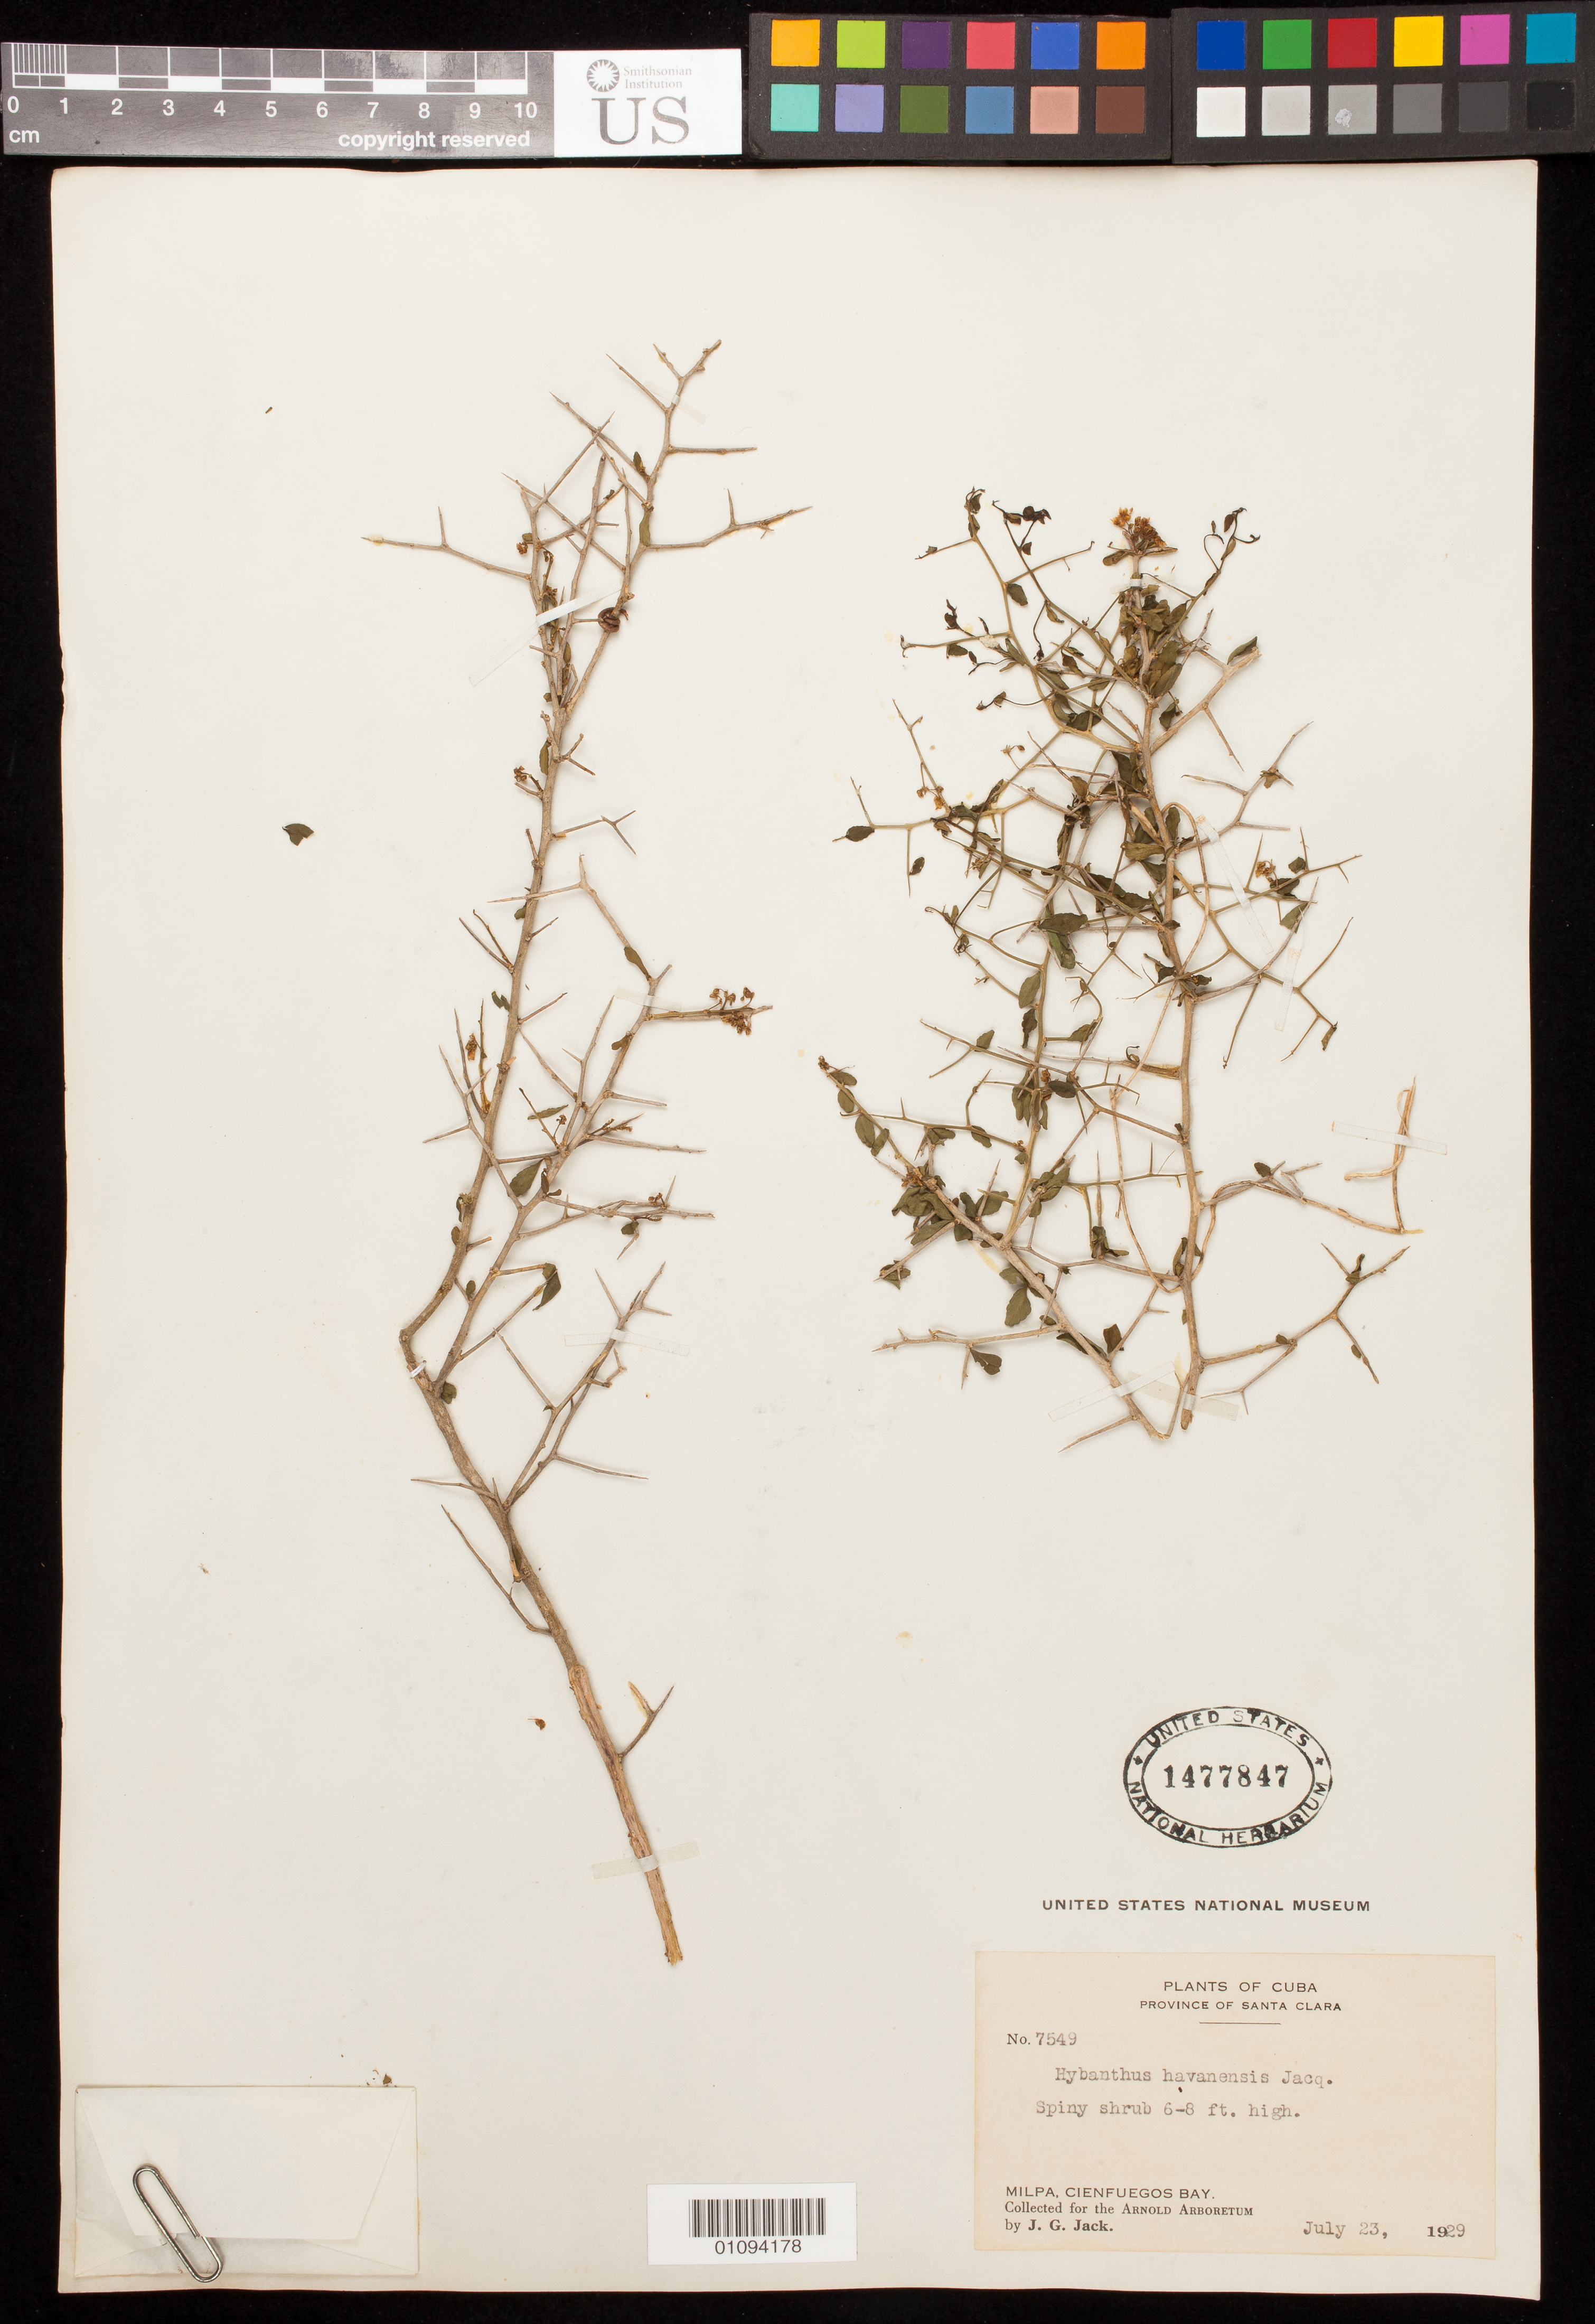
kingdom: Plantae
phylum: Tracheophyta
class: Magnoliopsida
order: Malpighiales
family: Violaceae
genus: Hybanthus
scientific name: Hybanthus havanensis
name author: Jacq.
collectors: J. G. Jack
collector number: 7549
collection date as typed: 23 Jul 1929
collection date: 1929-07-23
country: Cuba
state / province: Cienfuegos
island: Cuba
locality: Milpa, Cienfuegos Bay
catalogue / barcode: US 1477847